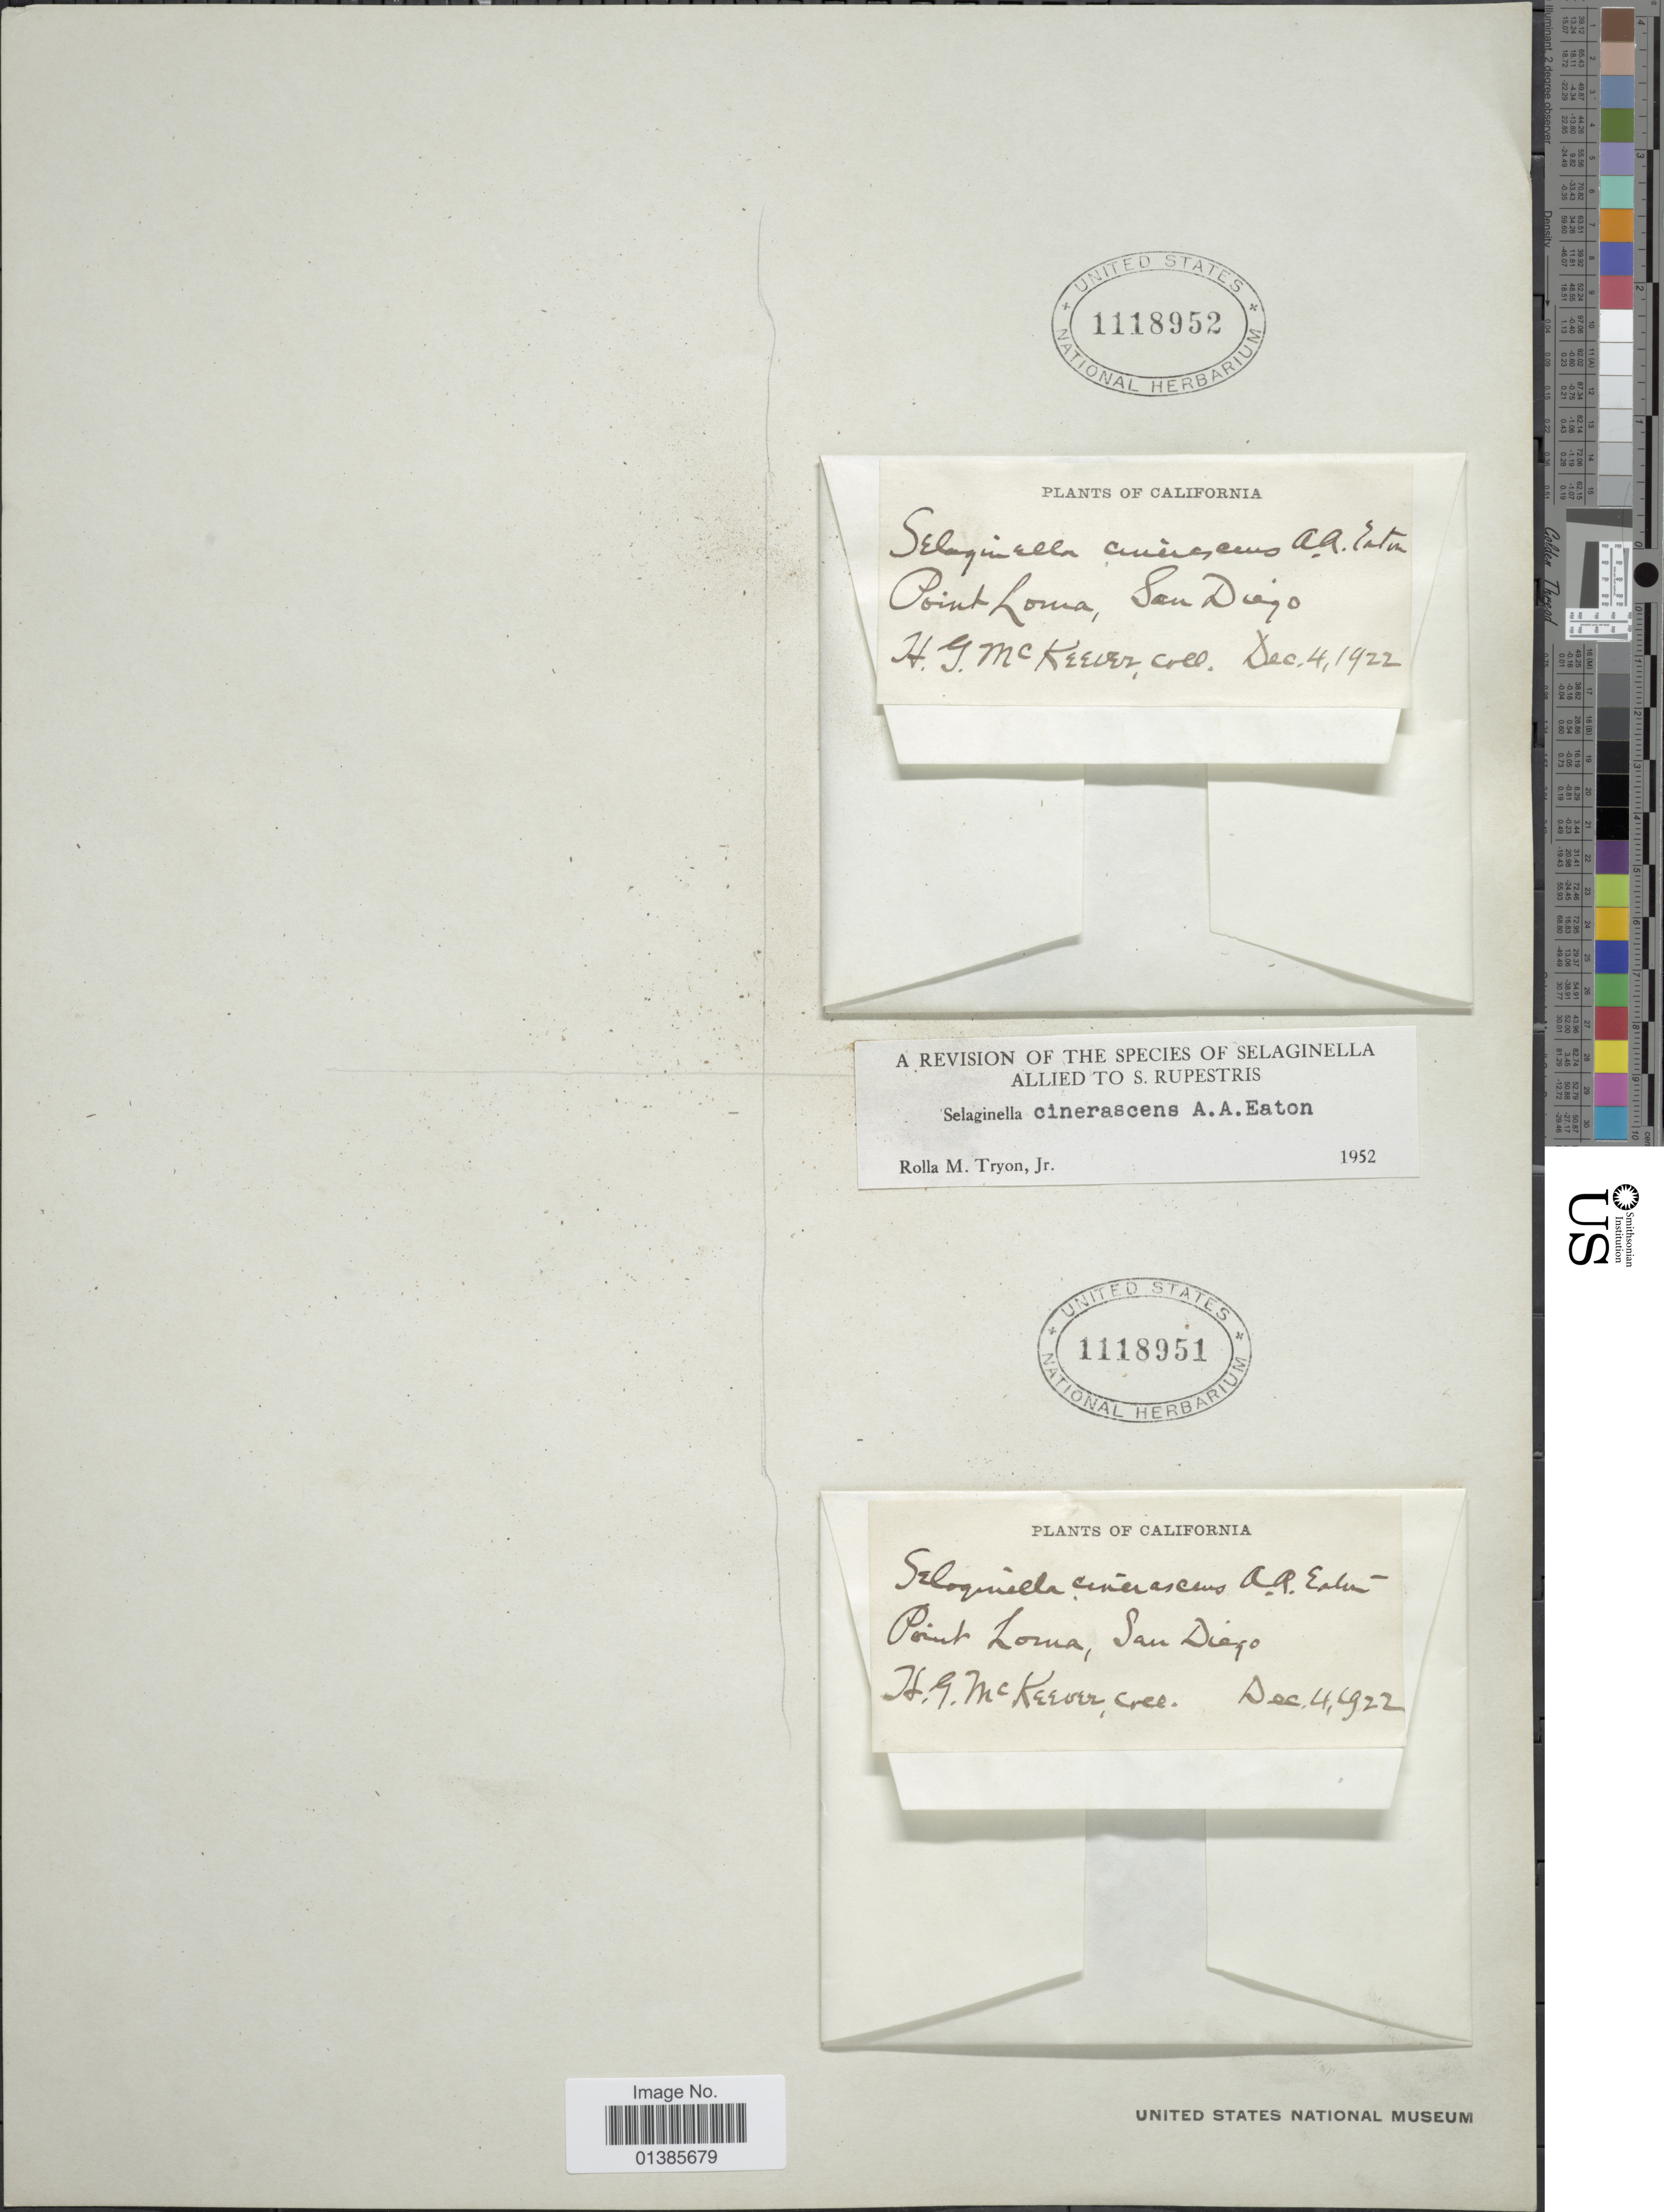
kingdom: Plantae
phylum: Tracheophyta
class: Lycopodiopsida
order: Selaginellales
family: Selaginellaceae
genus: Selaginella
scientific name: Selaginella cinerascens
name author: A.A. Eaton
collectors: H. McKeever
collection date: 1922-12-04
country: United States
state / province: California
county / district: San Diego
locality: Point Loma, San Diego.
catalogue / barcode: US 118952-2